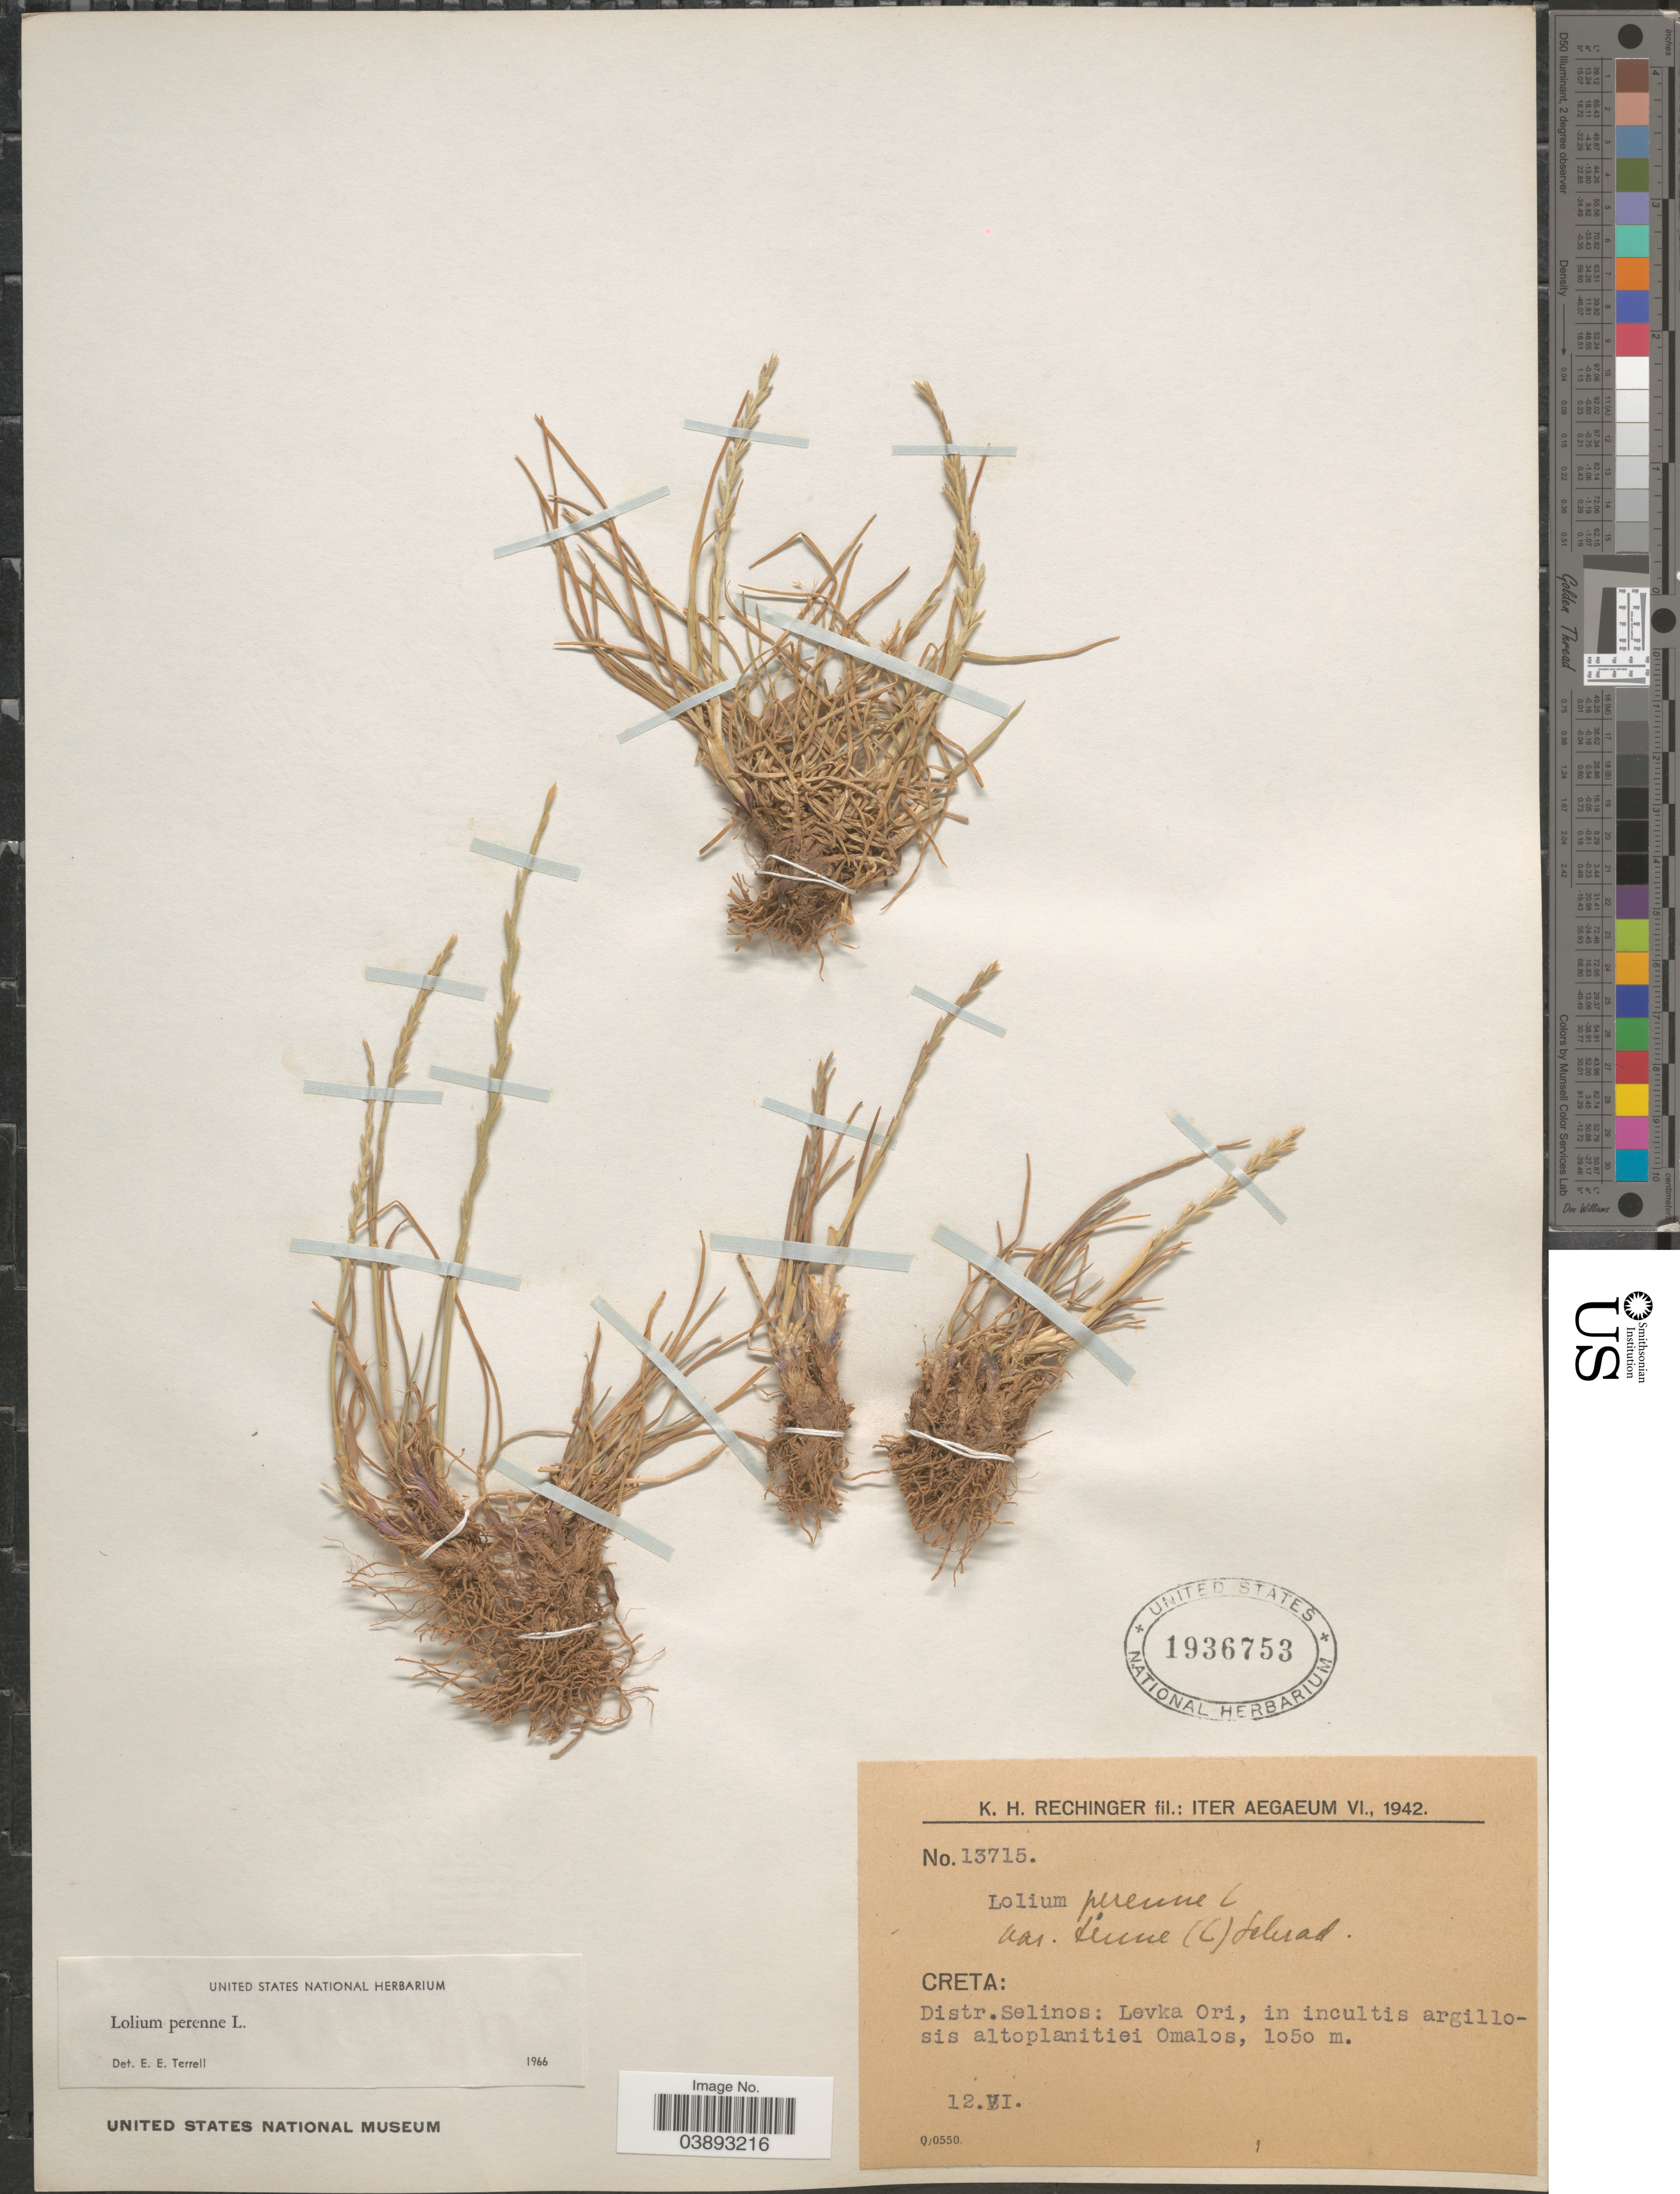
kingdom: Plantae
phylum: Tracheophyta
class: Liliopsida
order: Poales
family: Poaceae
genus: Lolium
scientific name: Lolium perenne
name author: L.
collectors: K. H. Rechinger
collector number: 13715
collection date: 1942-06-12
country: Greece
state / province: Crete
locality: Creta: Distr. Selinos: Levka Ori, in incultis argillosis altoplanitiei Omalos.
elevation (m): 1050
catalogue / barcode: US 1936753